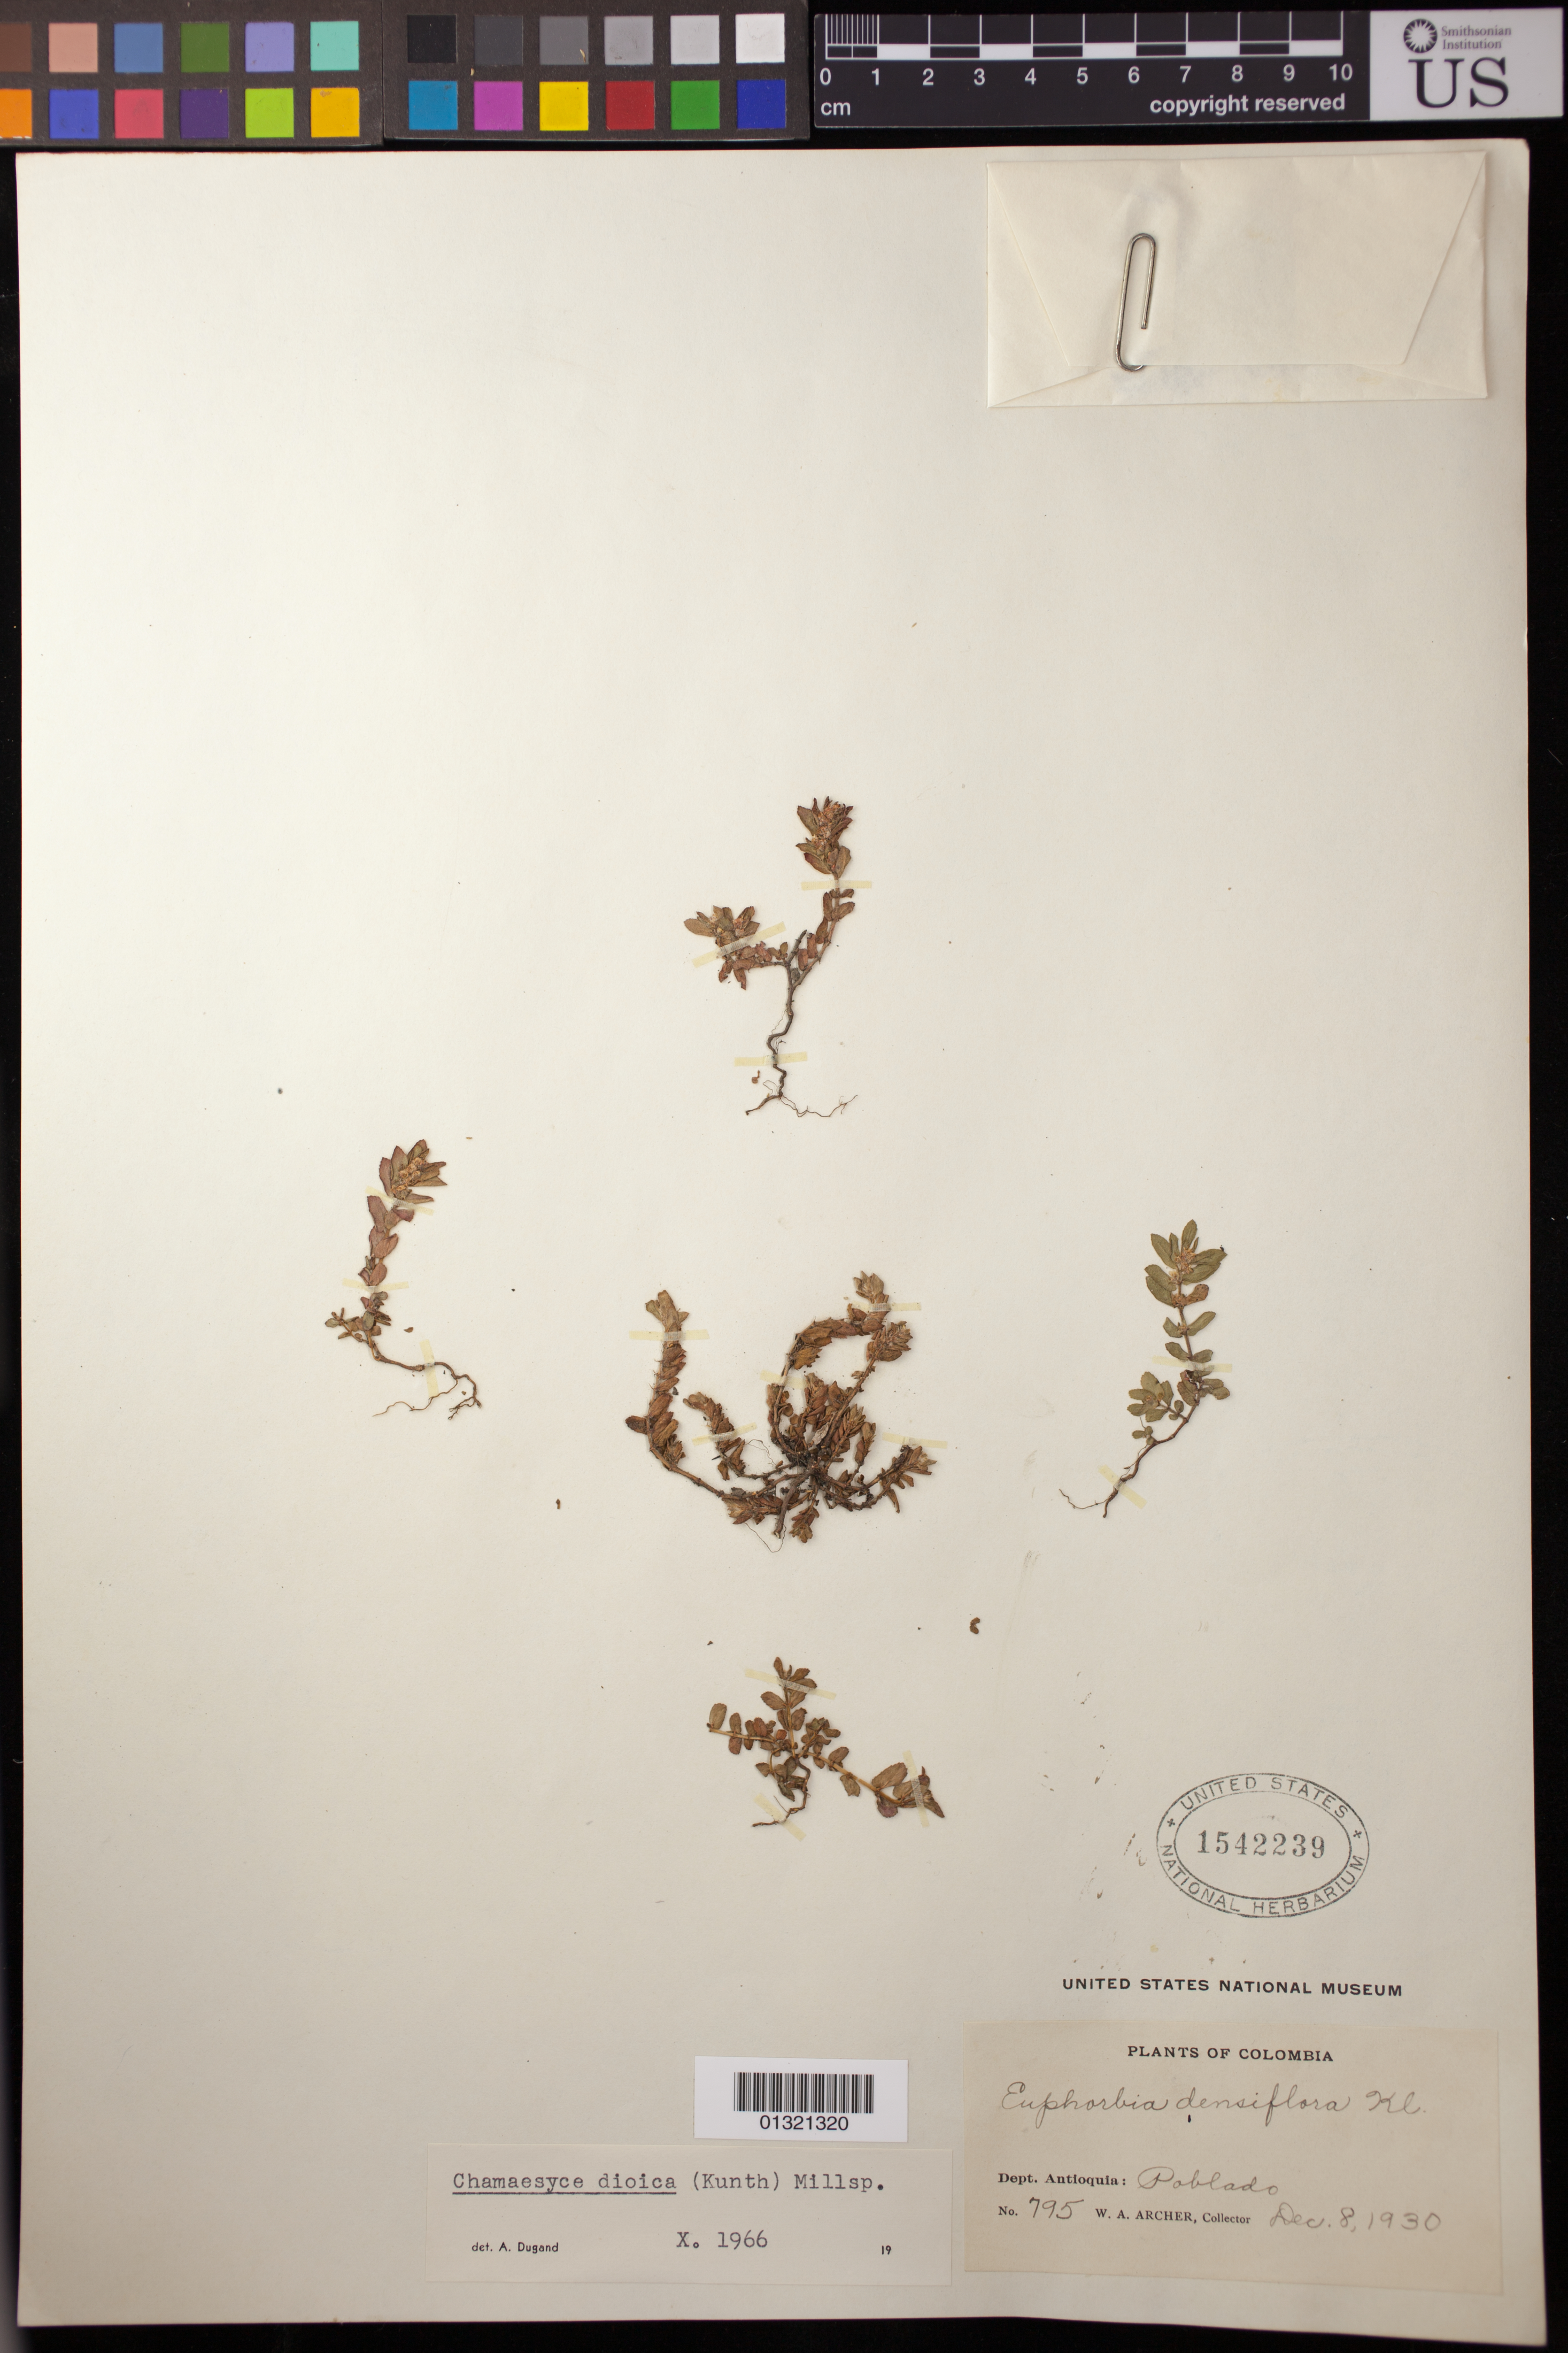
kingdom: Plantae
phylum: Tracheophyta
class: Magnoliopsida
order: Malpighiales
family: Euphorbiaceae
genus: Euphorbia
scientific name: Euphorbia dioeca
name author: Kunth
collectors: W. A. Archer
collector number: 795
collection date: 1930-12-08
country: Colombia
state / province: Antioquia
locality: Poblado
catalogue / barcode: US 1542239